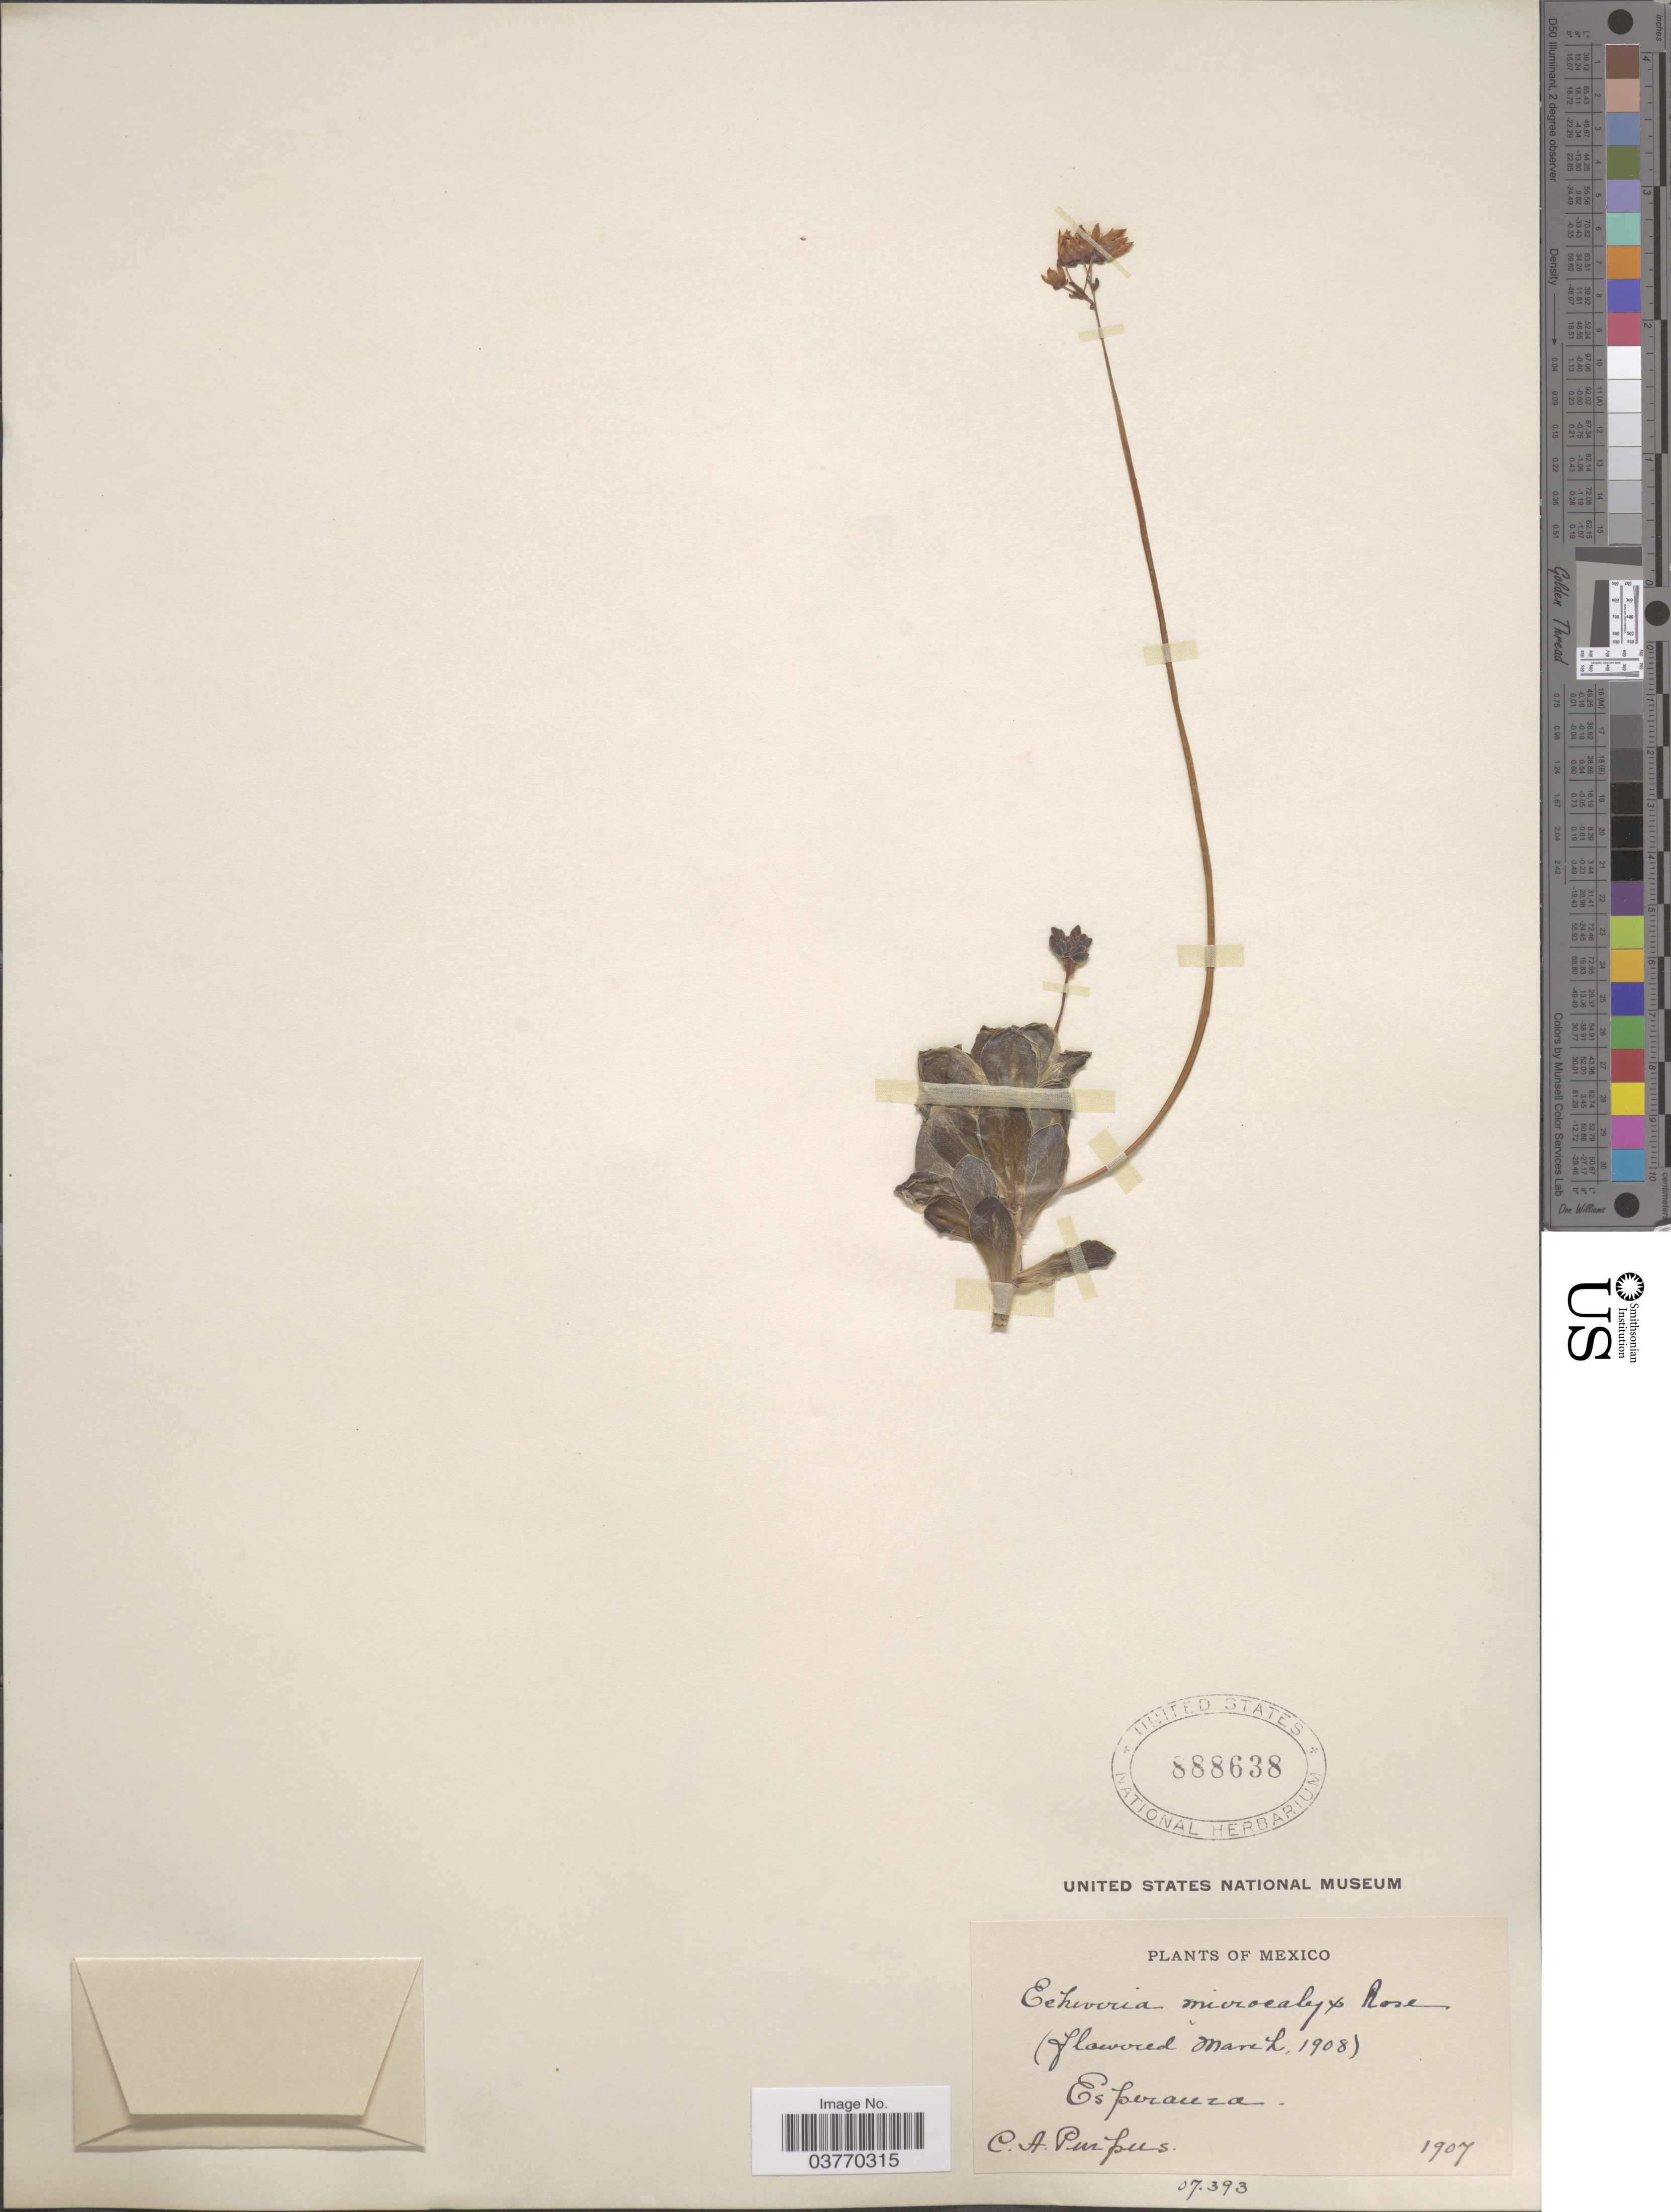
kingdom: Plantae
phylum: Tracheophyta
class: Magnoliopsida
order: Saxifragales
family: Crassulaceae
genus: Echeveria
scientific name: Echeveria microcalyx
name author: Britton & Rose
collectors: C. A. Purpus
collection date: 1907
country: Mexico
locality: Esperanza.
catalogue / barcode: US 888638